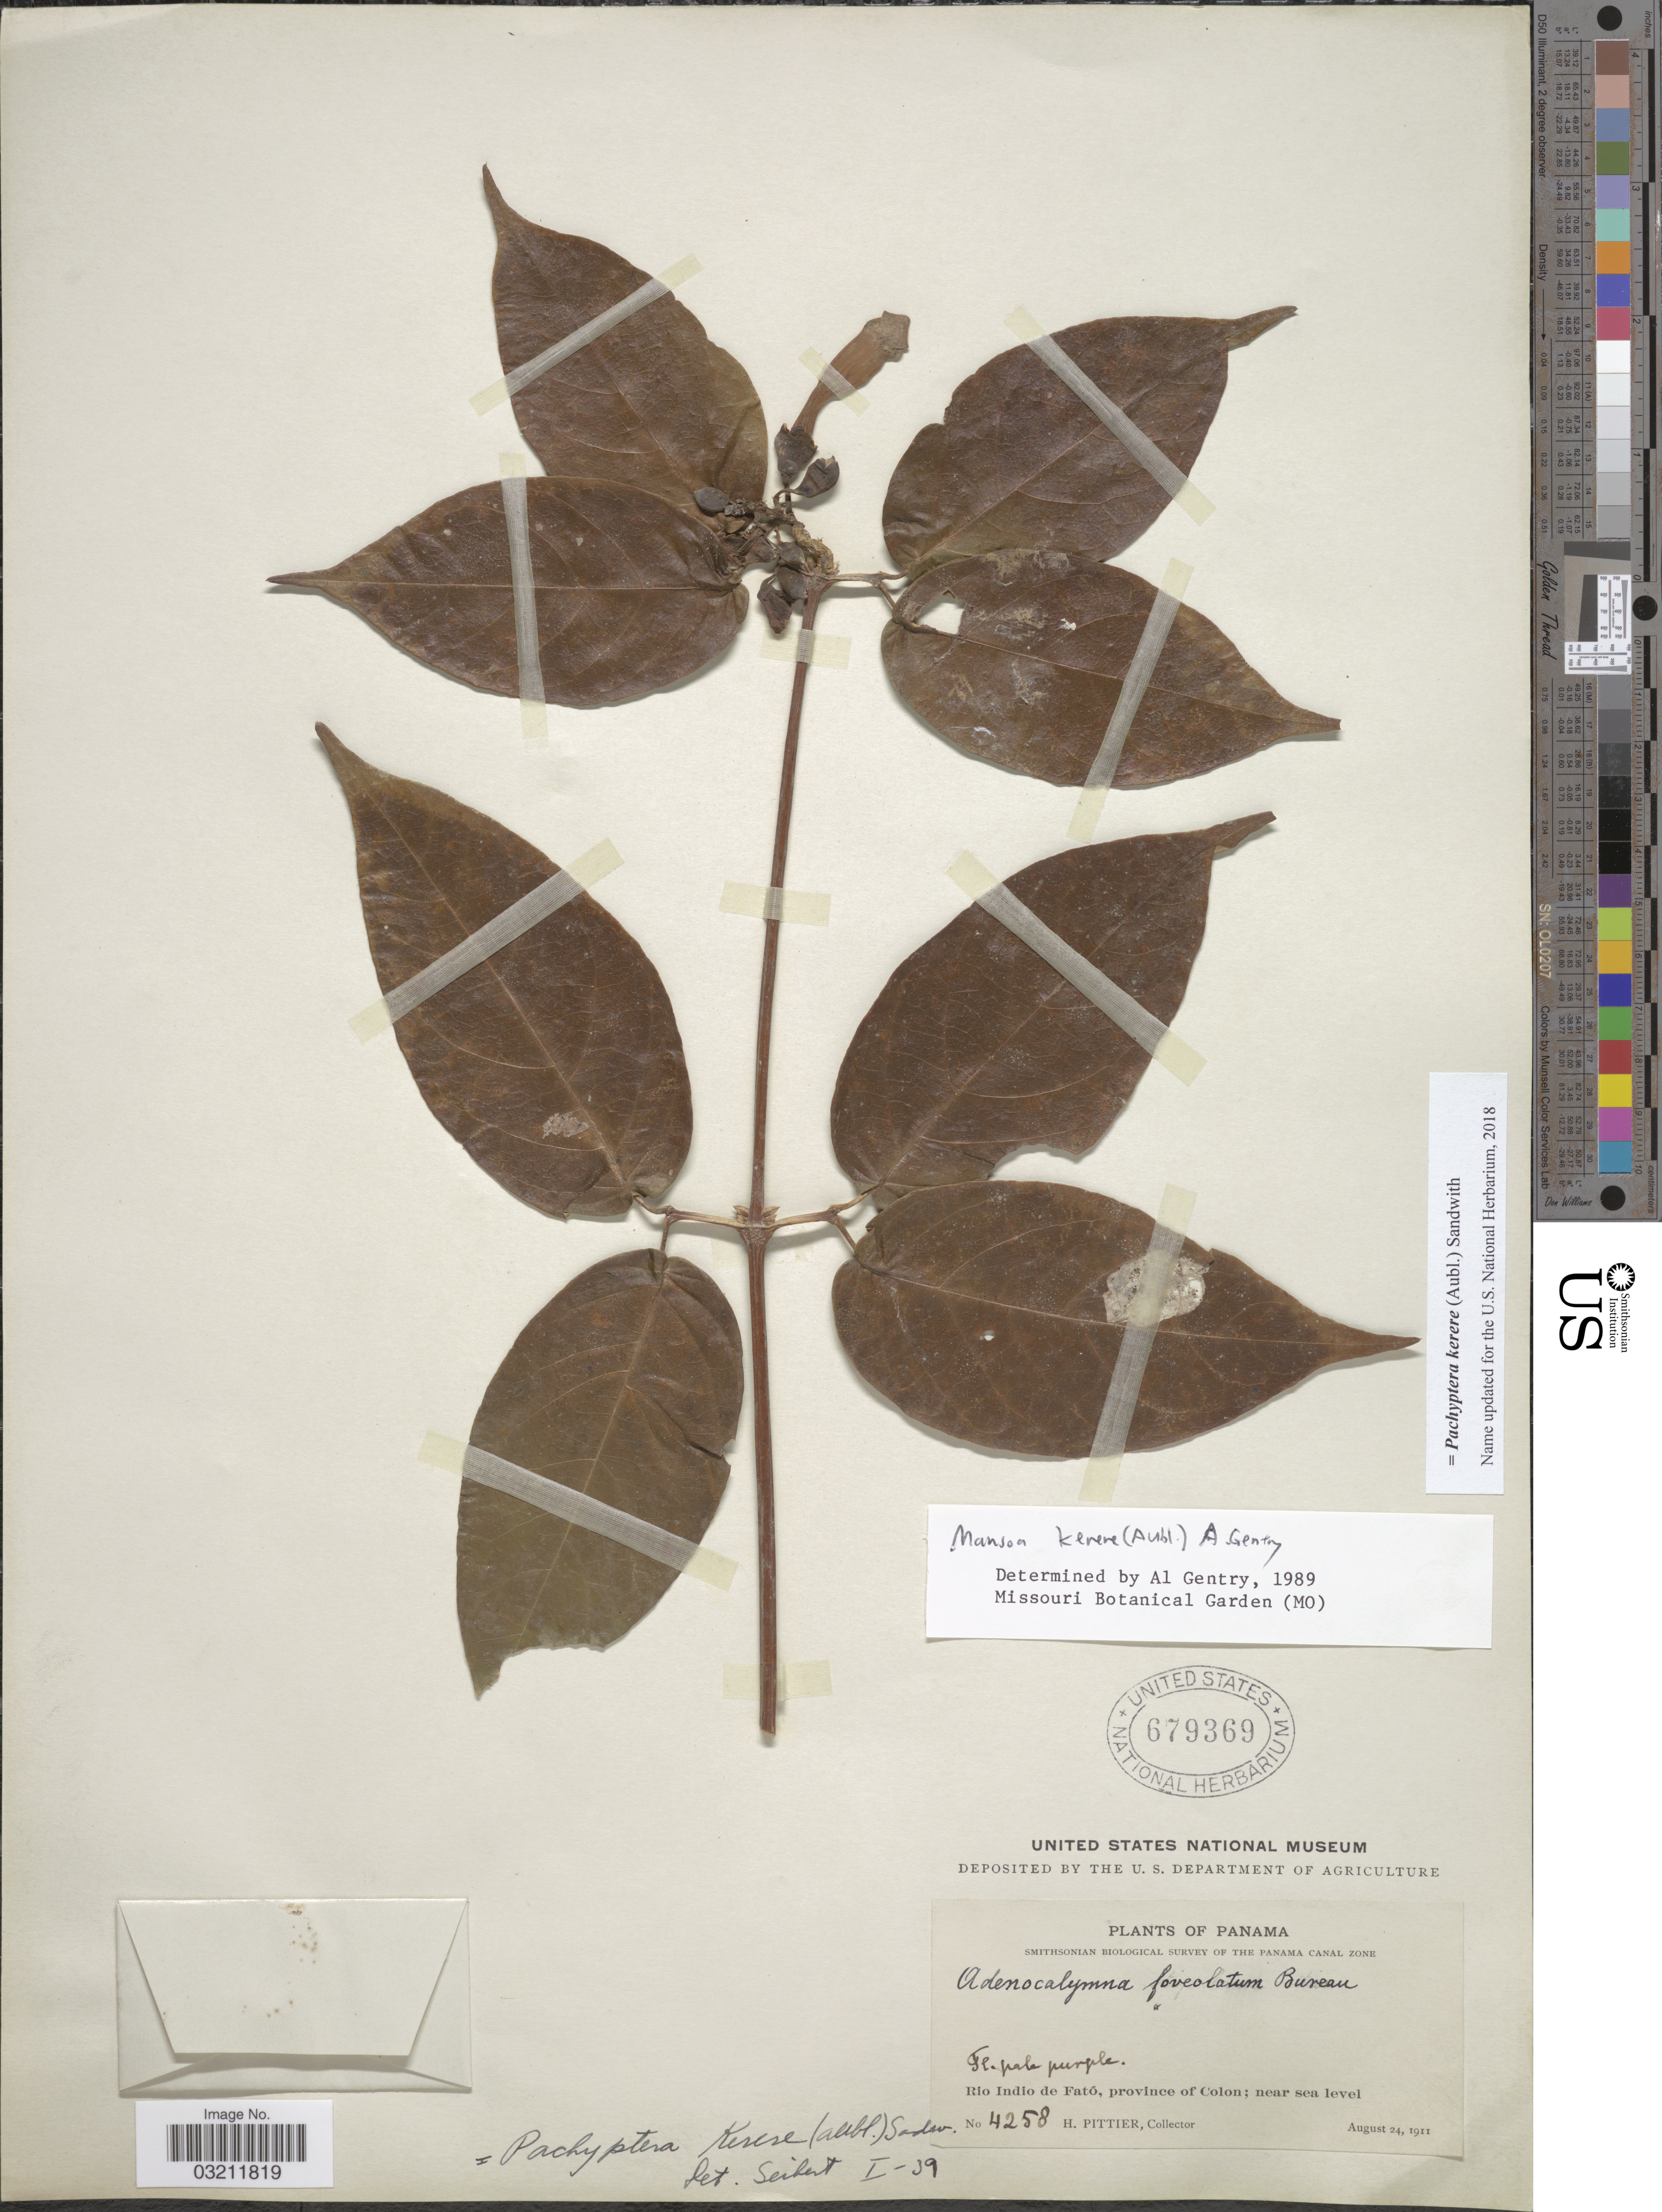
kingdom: Plantae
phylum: Tracheophyta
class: Magnoliopsida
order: Lamiales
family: Bignoniaceae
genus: Pachyptera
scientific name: Pachyptera kerere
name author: (Aubl.) Sandwith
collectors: H. F. Pittier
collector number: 4258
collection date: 1911-08-24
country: Panama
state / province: Colón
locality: Rio Indio de Fató.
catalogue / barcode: US 679369